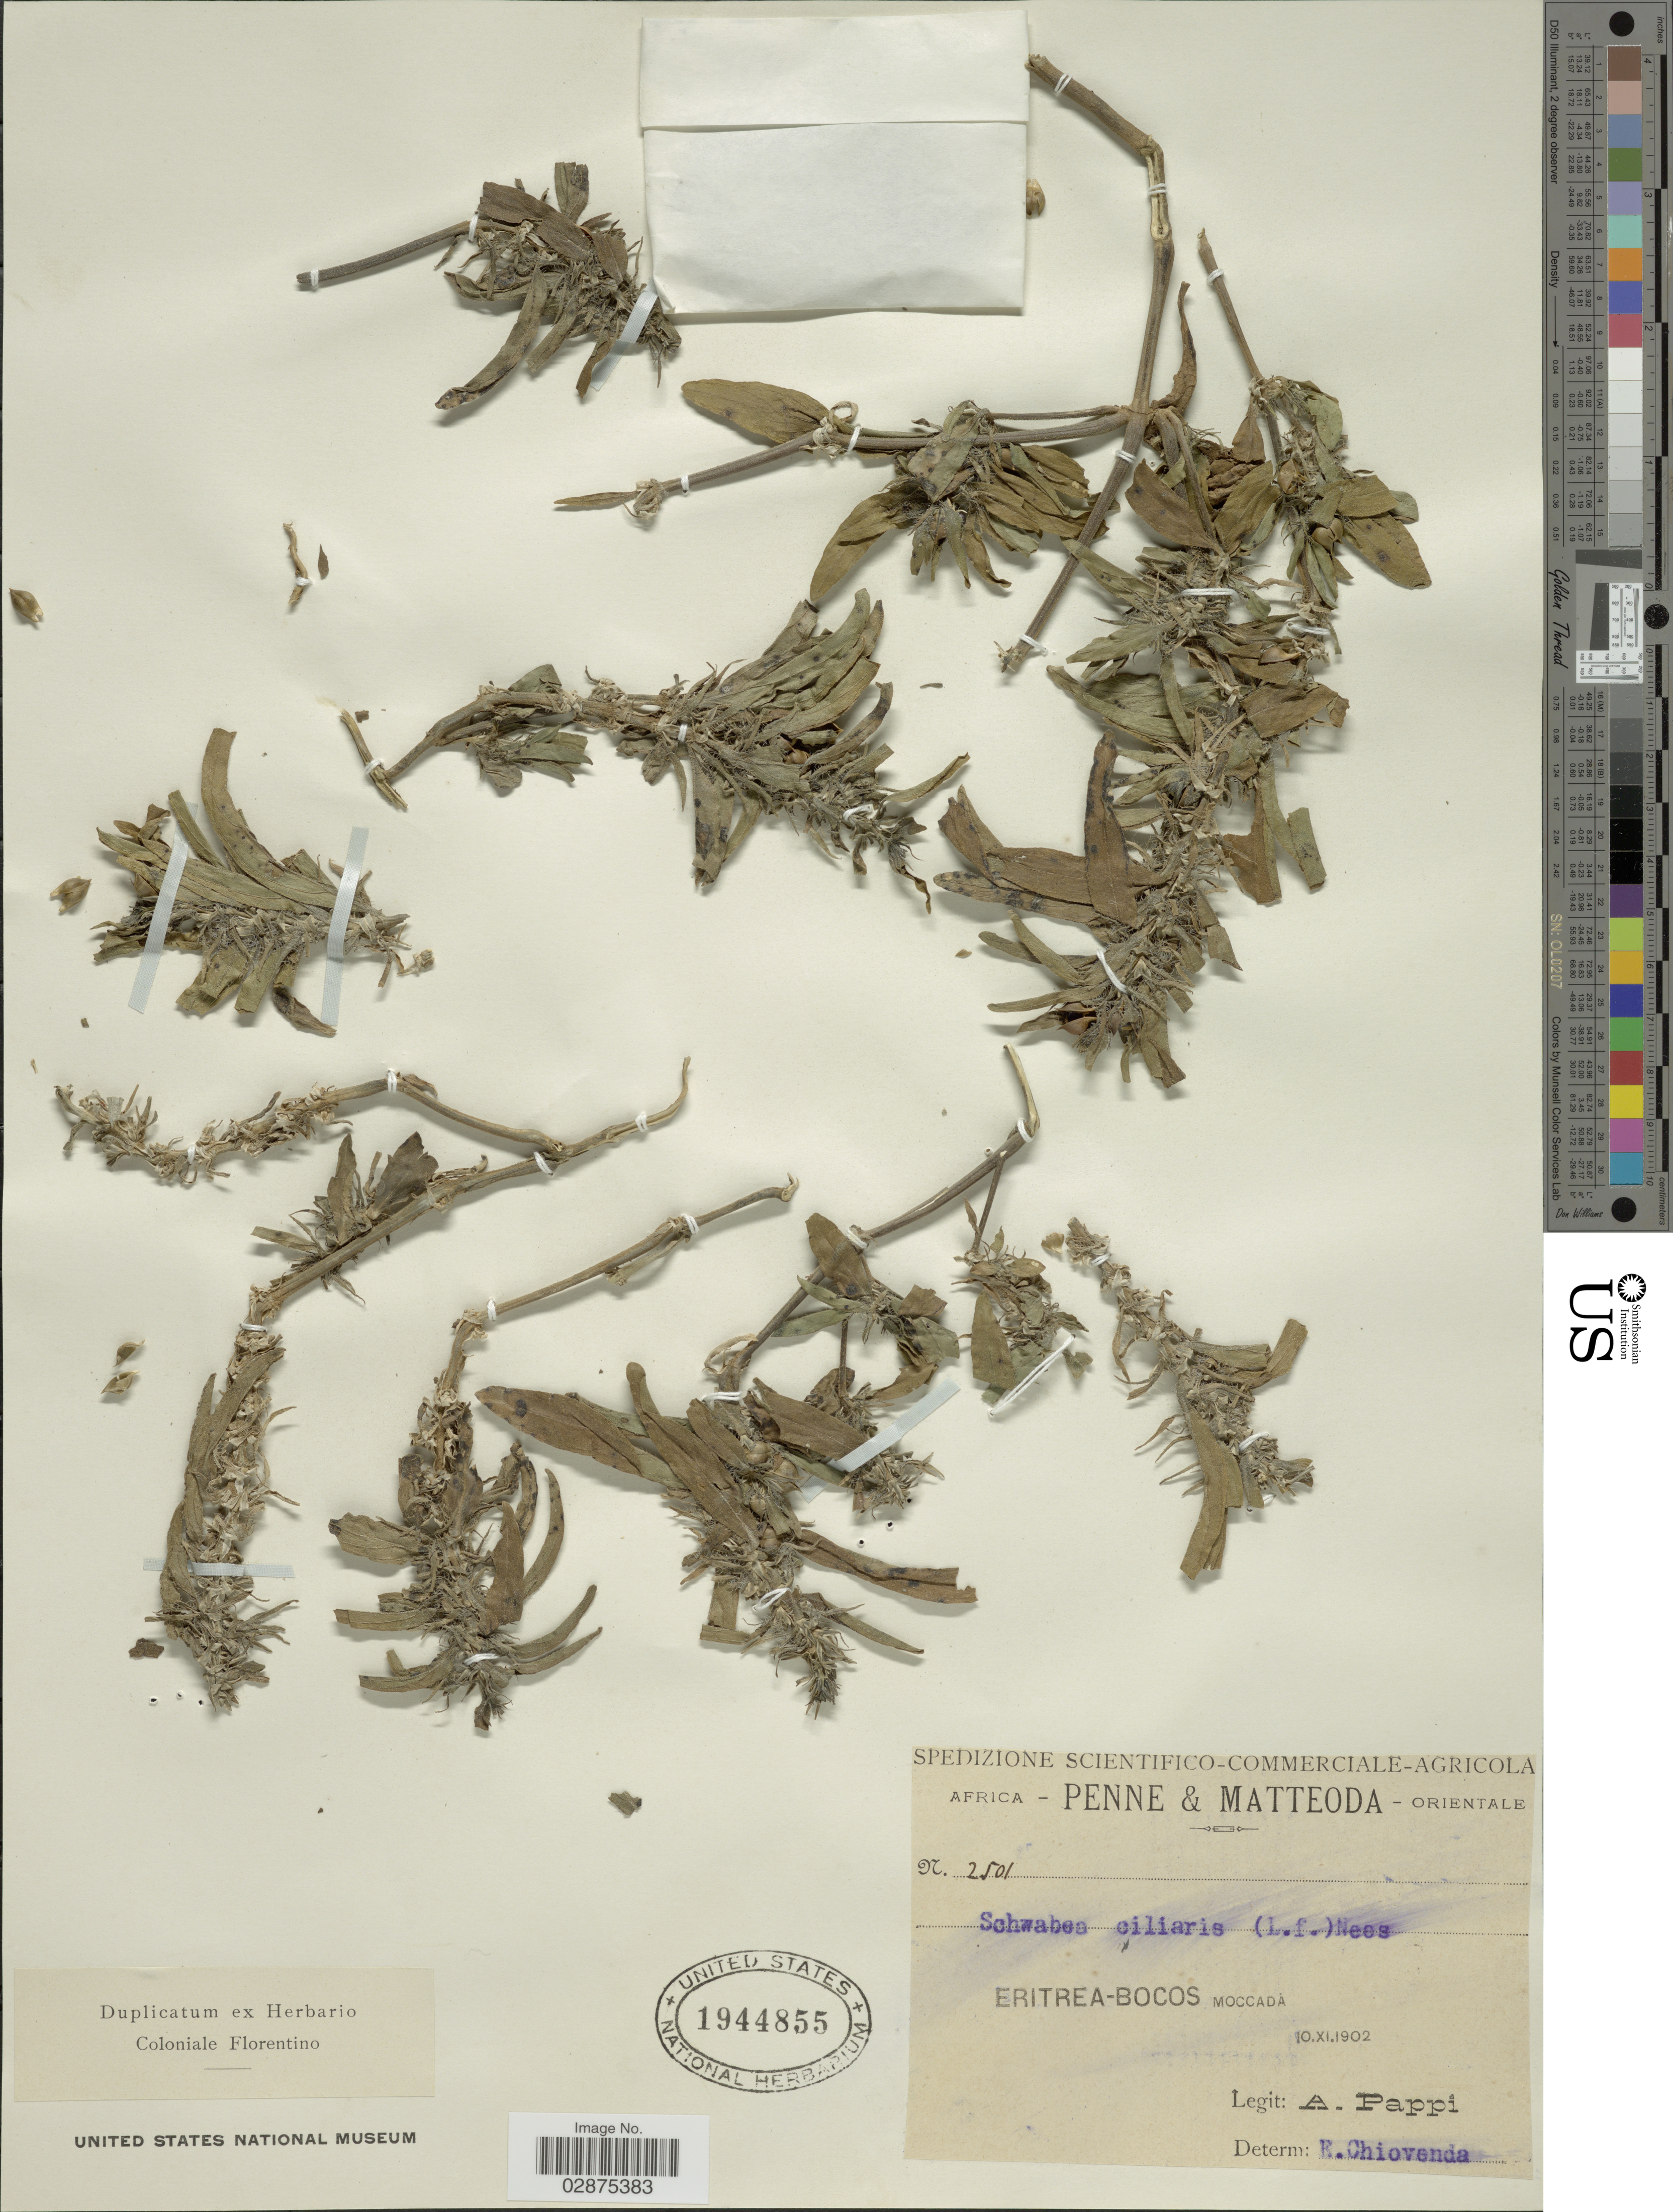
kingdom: Plantae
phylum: Tracheophyta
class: Magnoliopsida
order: Lamiales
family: Acanthaceae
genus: Schwabea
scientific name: Schwabea ciliaris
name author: (L. f.) Nees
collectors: A. Pappi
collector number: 2501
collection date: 1902-11-10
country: Eritrea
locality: Eritrea-Bocos Moccada.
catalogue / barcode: US 1944855